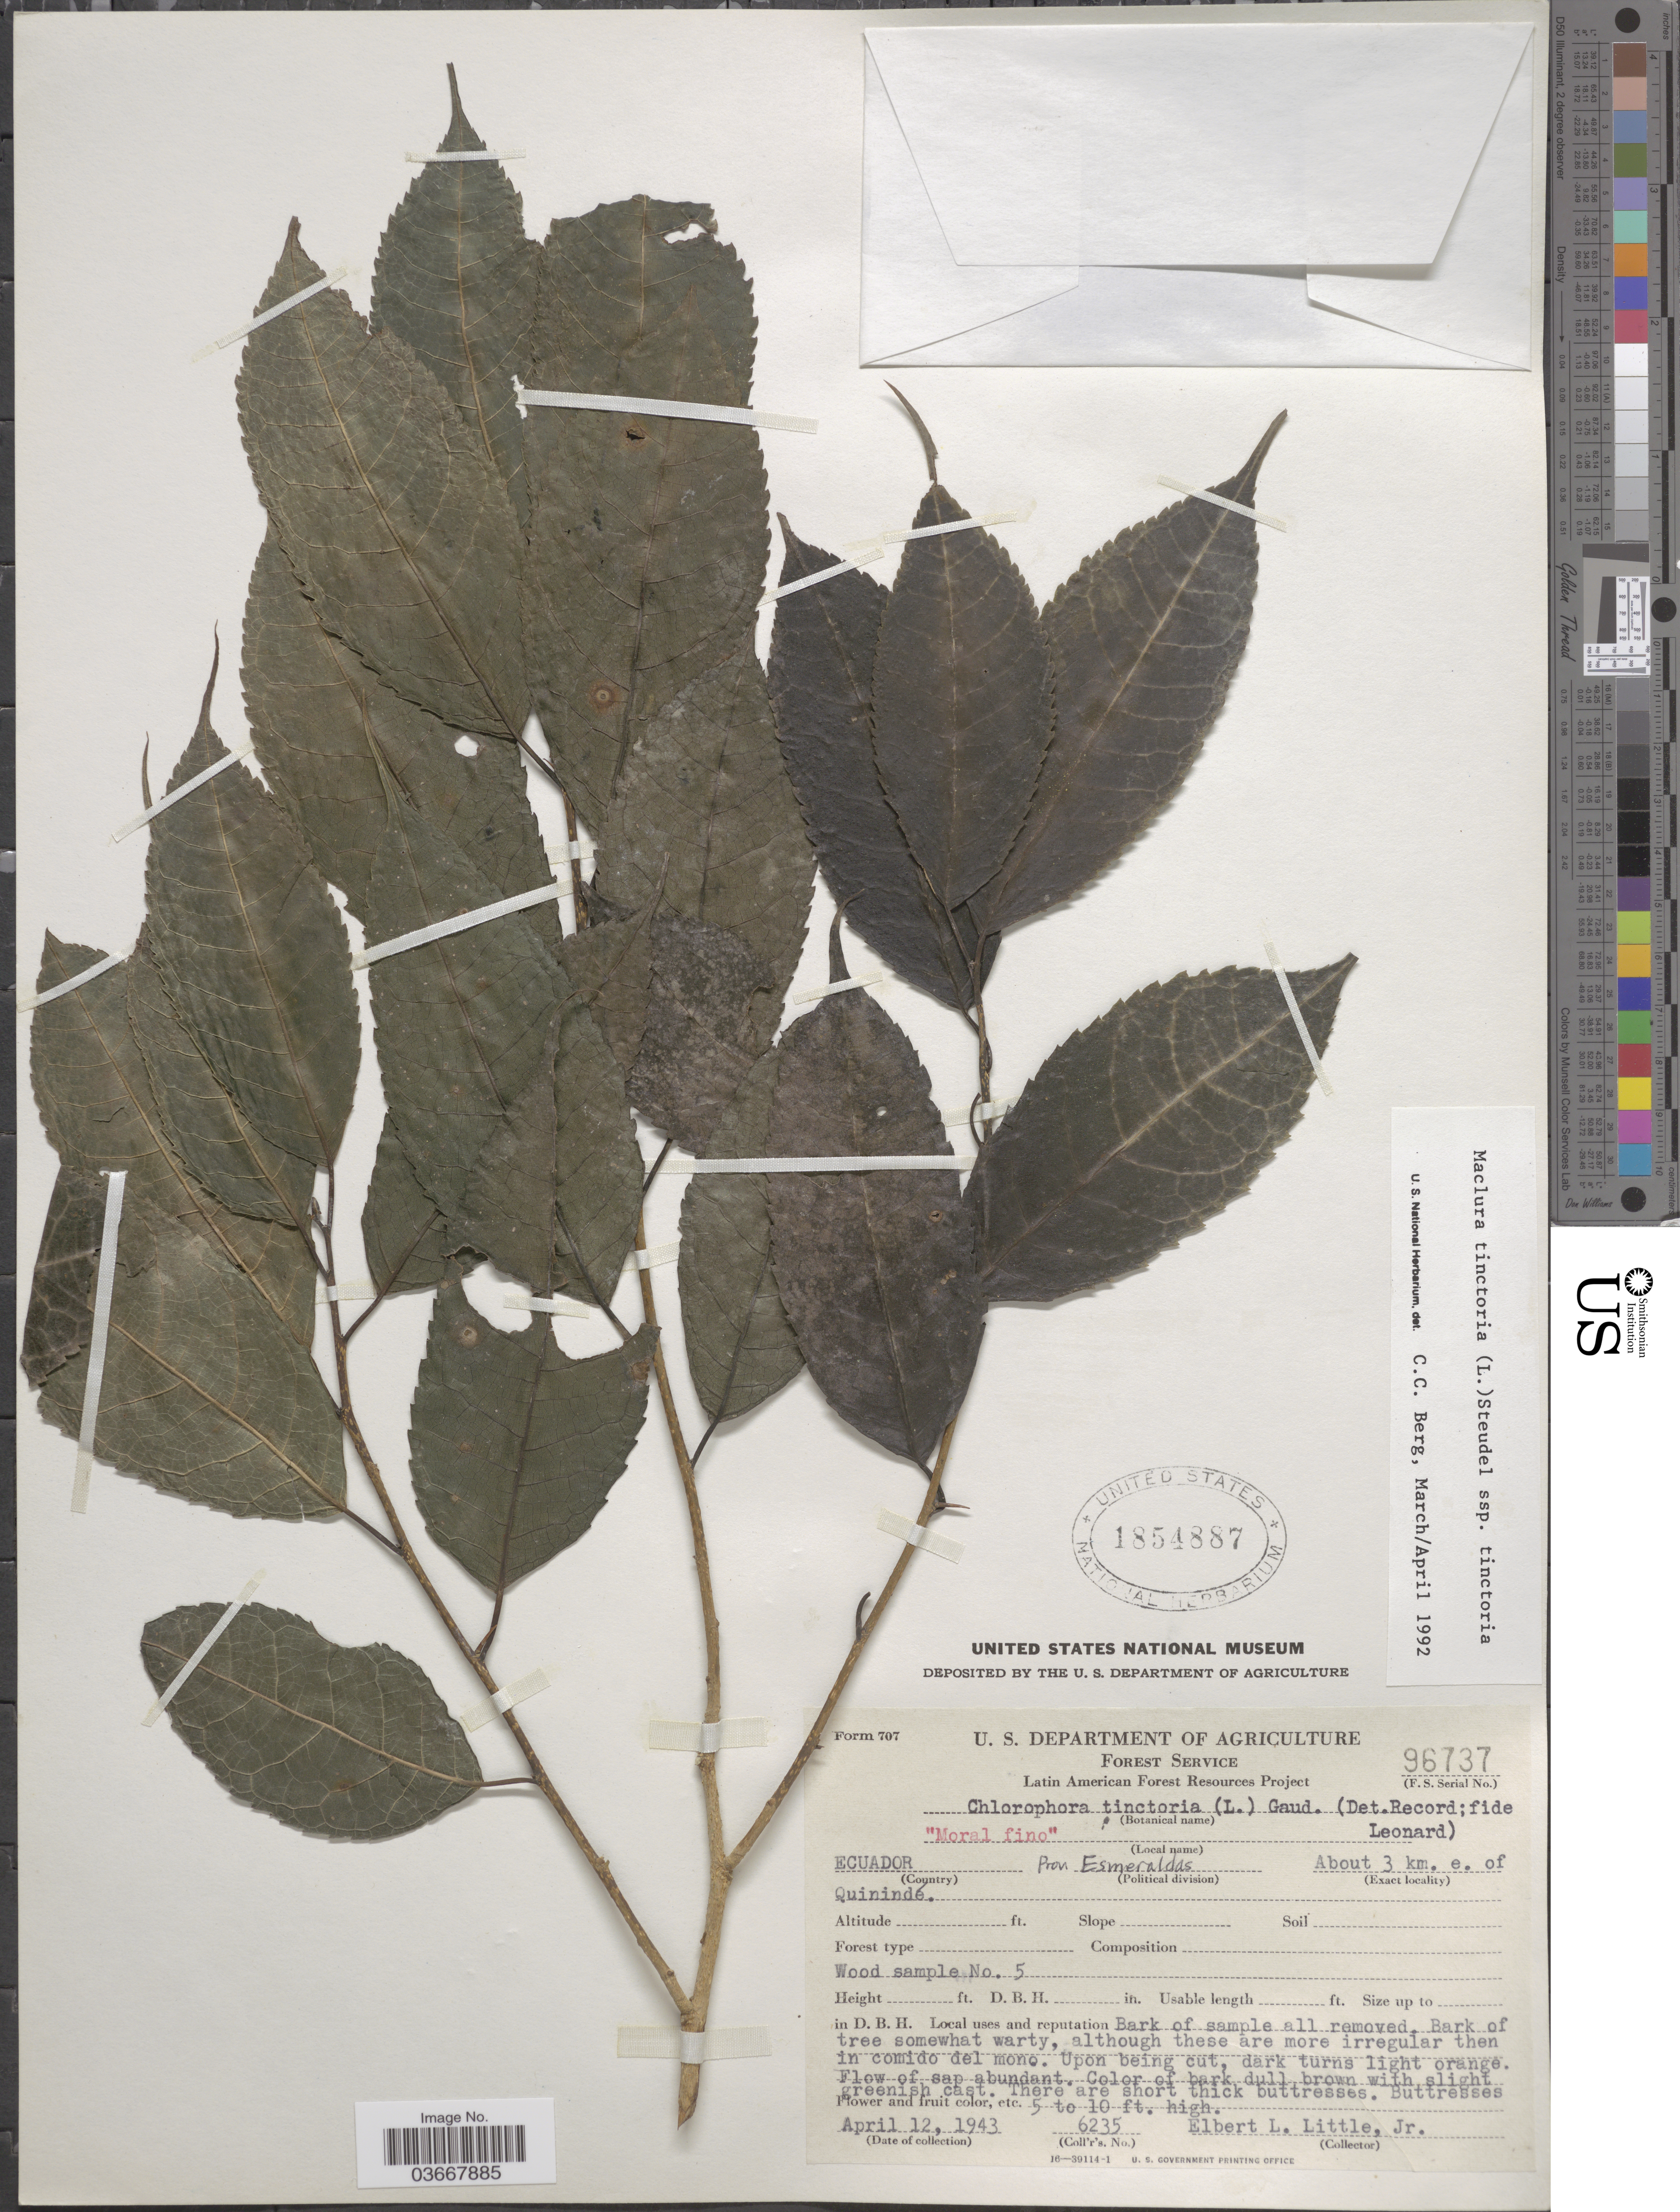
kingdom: Plantae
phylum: Tracheophyta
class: Magnoliopsida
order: Rosales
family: Moraceae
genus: Maclura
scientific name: Maclura tinctoria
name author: (L.) D. Don ex Steud.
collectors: E. L. Little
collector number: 6235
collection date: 1943-04-12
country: Ecuador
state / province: Esmeraldas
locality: About 3 km. e. of Quinindé.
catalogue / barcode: US 1854887